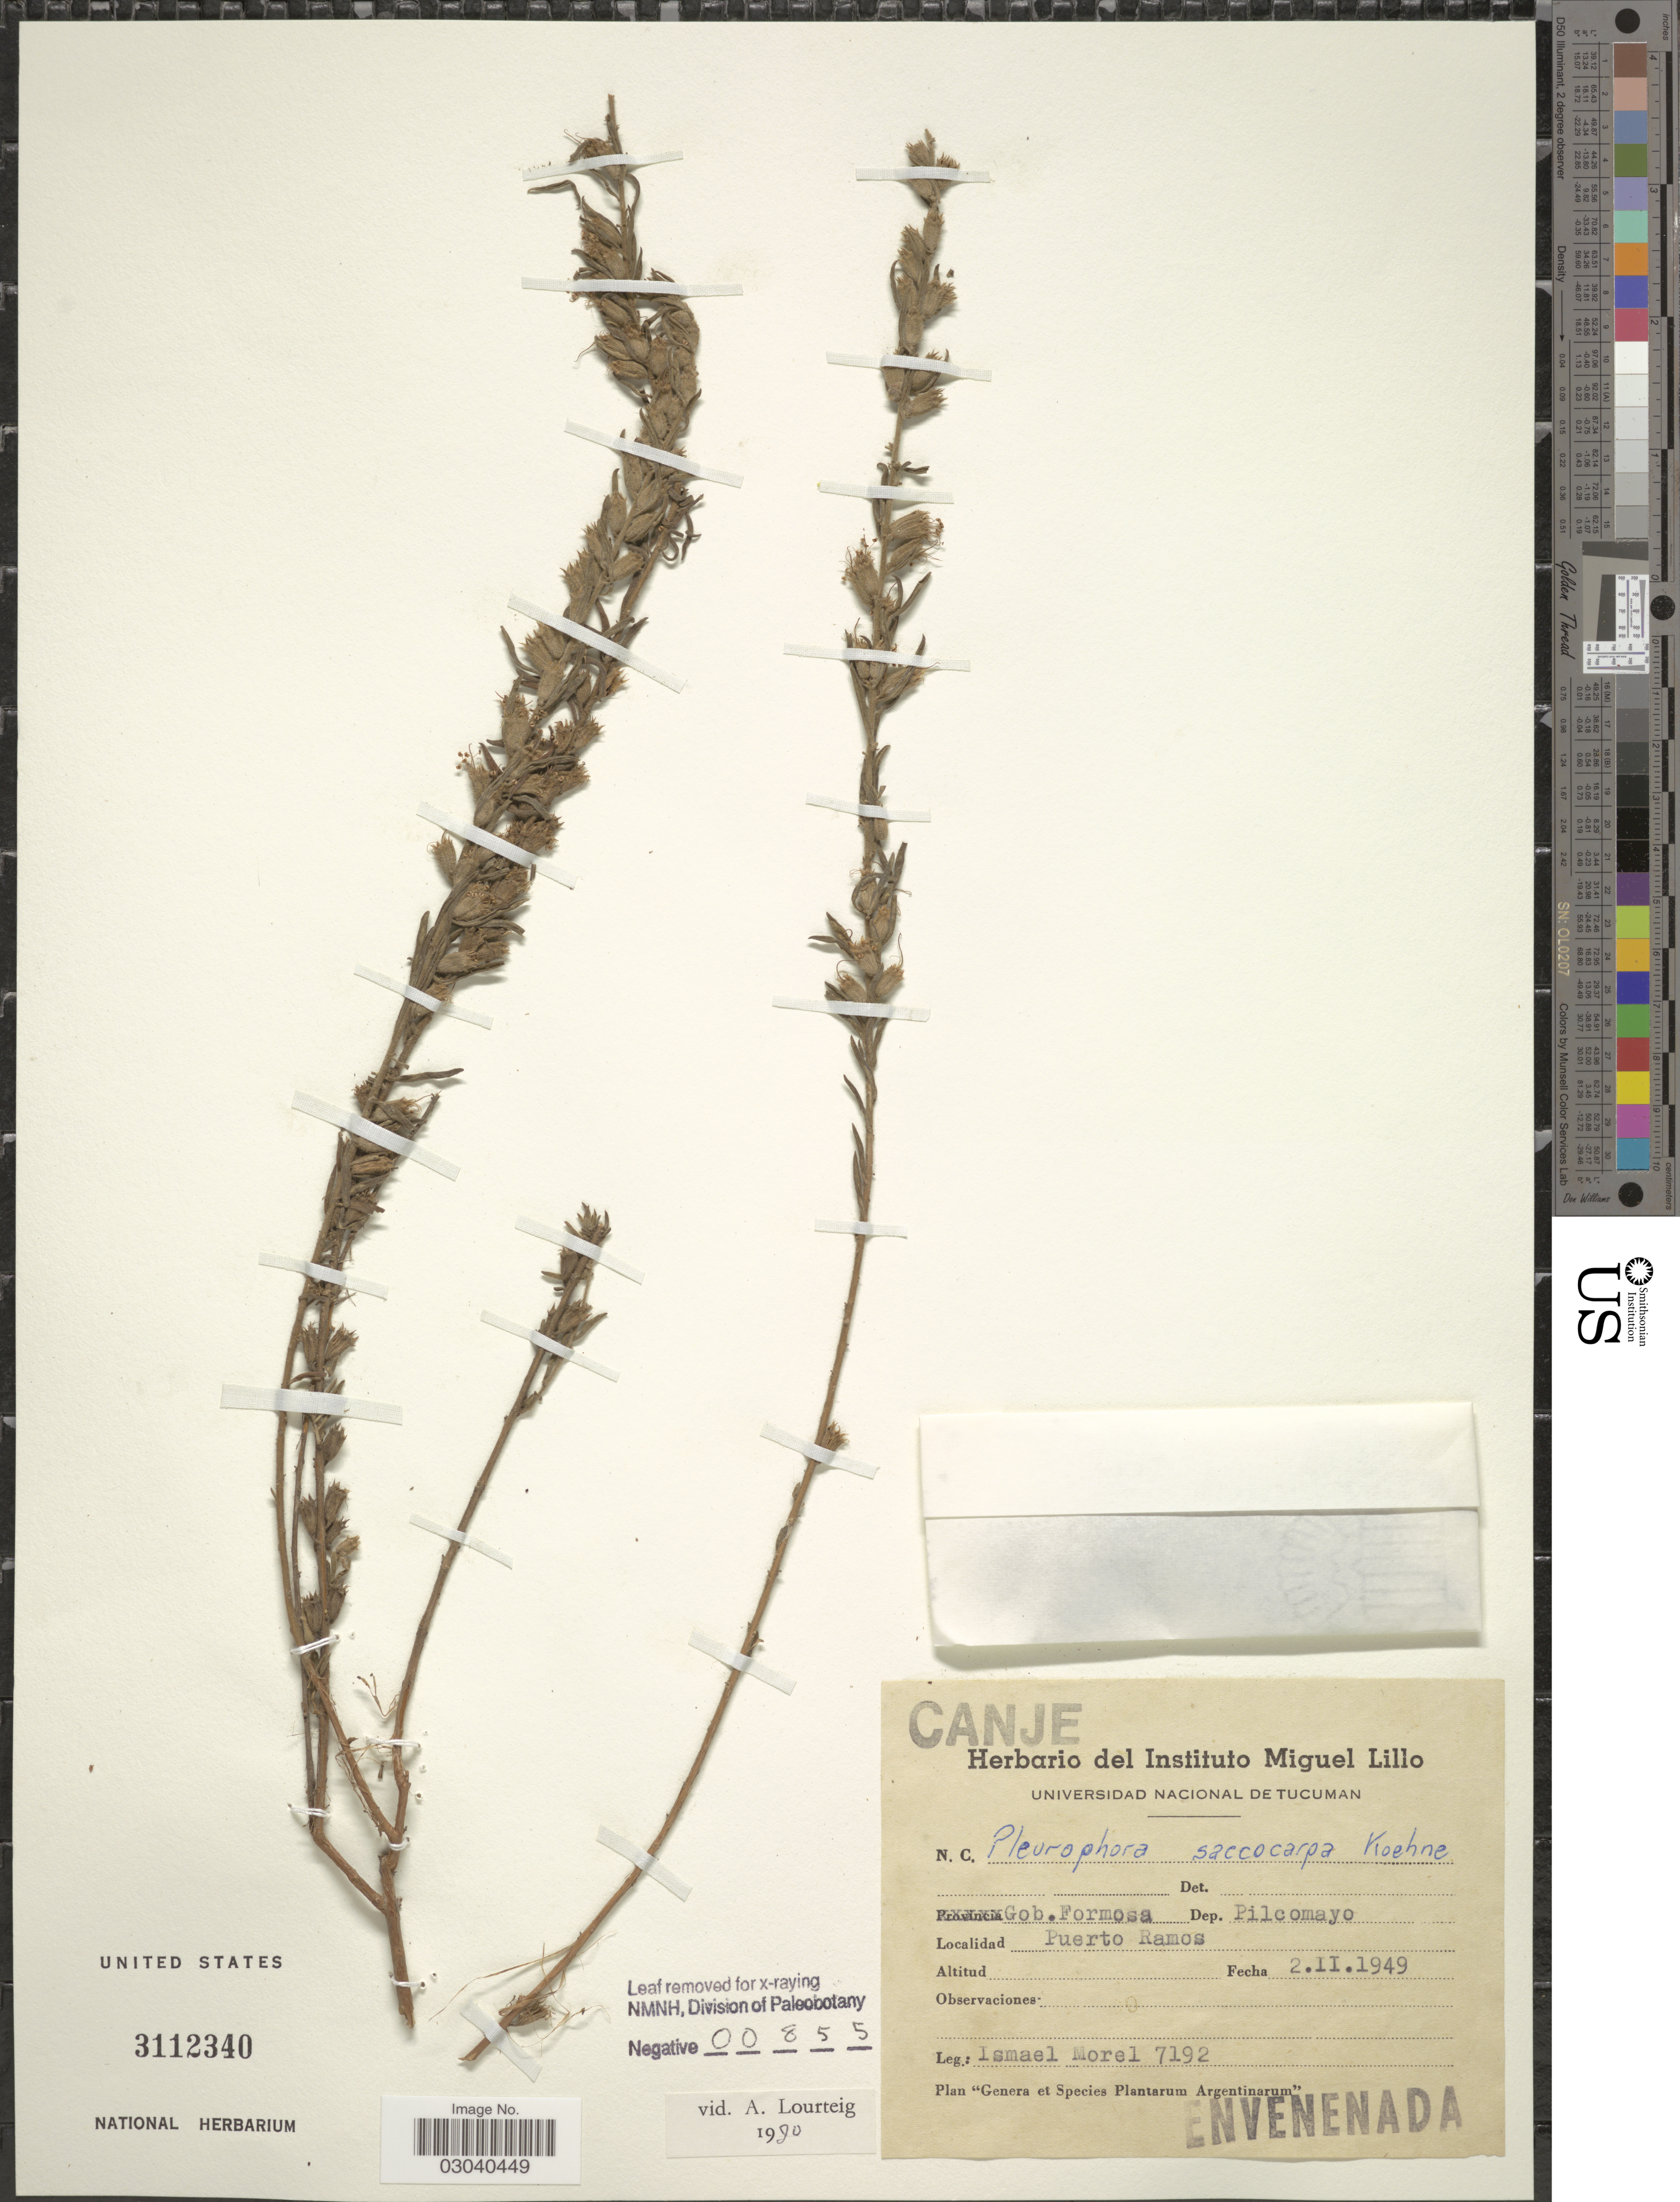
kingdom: Plantae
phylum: Tracheophyta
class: Magnoliopsida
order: Myrtales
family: Lythraceae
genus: Pleurophora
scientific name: Pleurophora saccocarpa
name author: Koehne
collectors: I. Morel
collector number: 7192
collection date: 1949-02-02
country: Argentina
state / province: Formosa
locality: Gob. Formosa Dep. Pilcomayo. Puerto Ramos.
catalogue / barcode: US 3112340